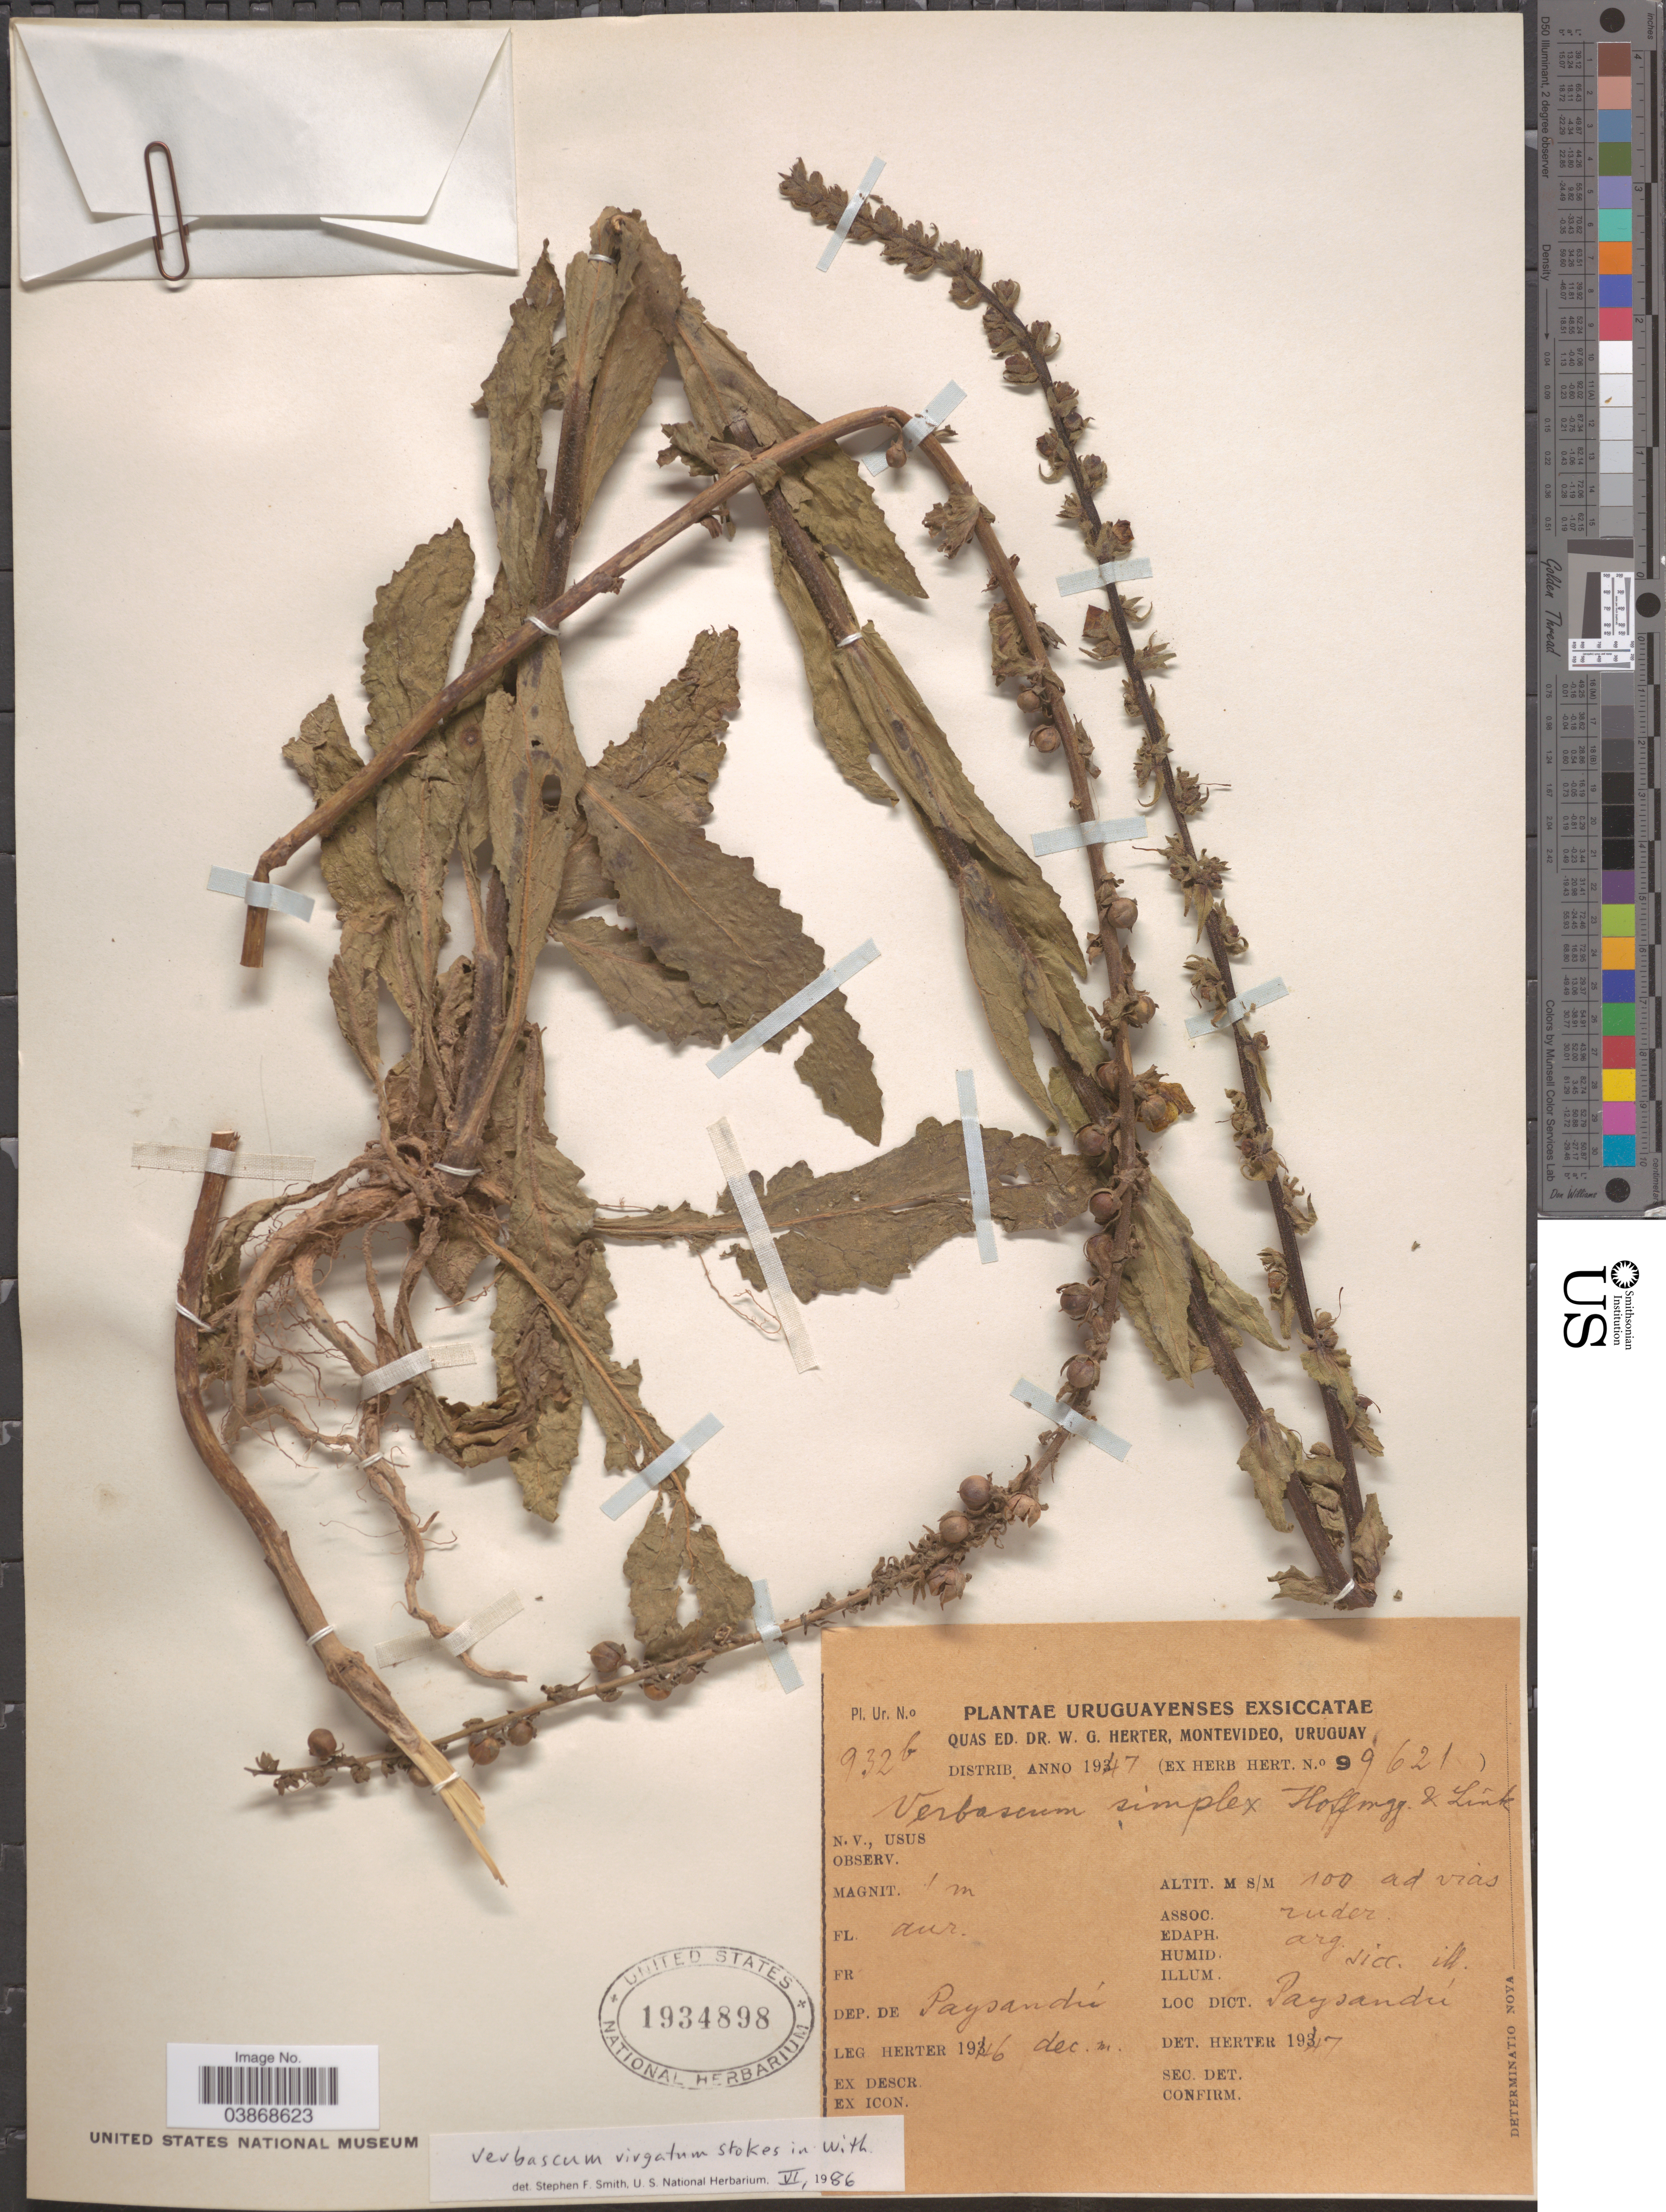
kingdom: Plantae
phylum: Tracheophyta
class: Magnoliopsida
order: Lamiales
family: Scrophulariaceae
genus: Verbascum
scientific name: Verbascum virgatum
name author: Stokes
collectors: W. G. Herter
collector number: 932b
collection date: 1946-12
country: Uruguay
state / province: Paysandu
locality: Dep. de Paysandú. Paysandú.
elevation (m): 100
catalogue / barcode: US 1934898